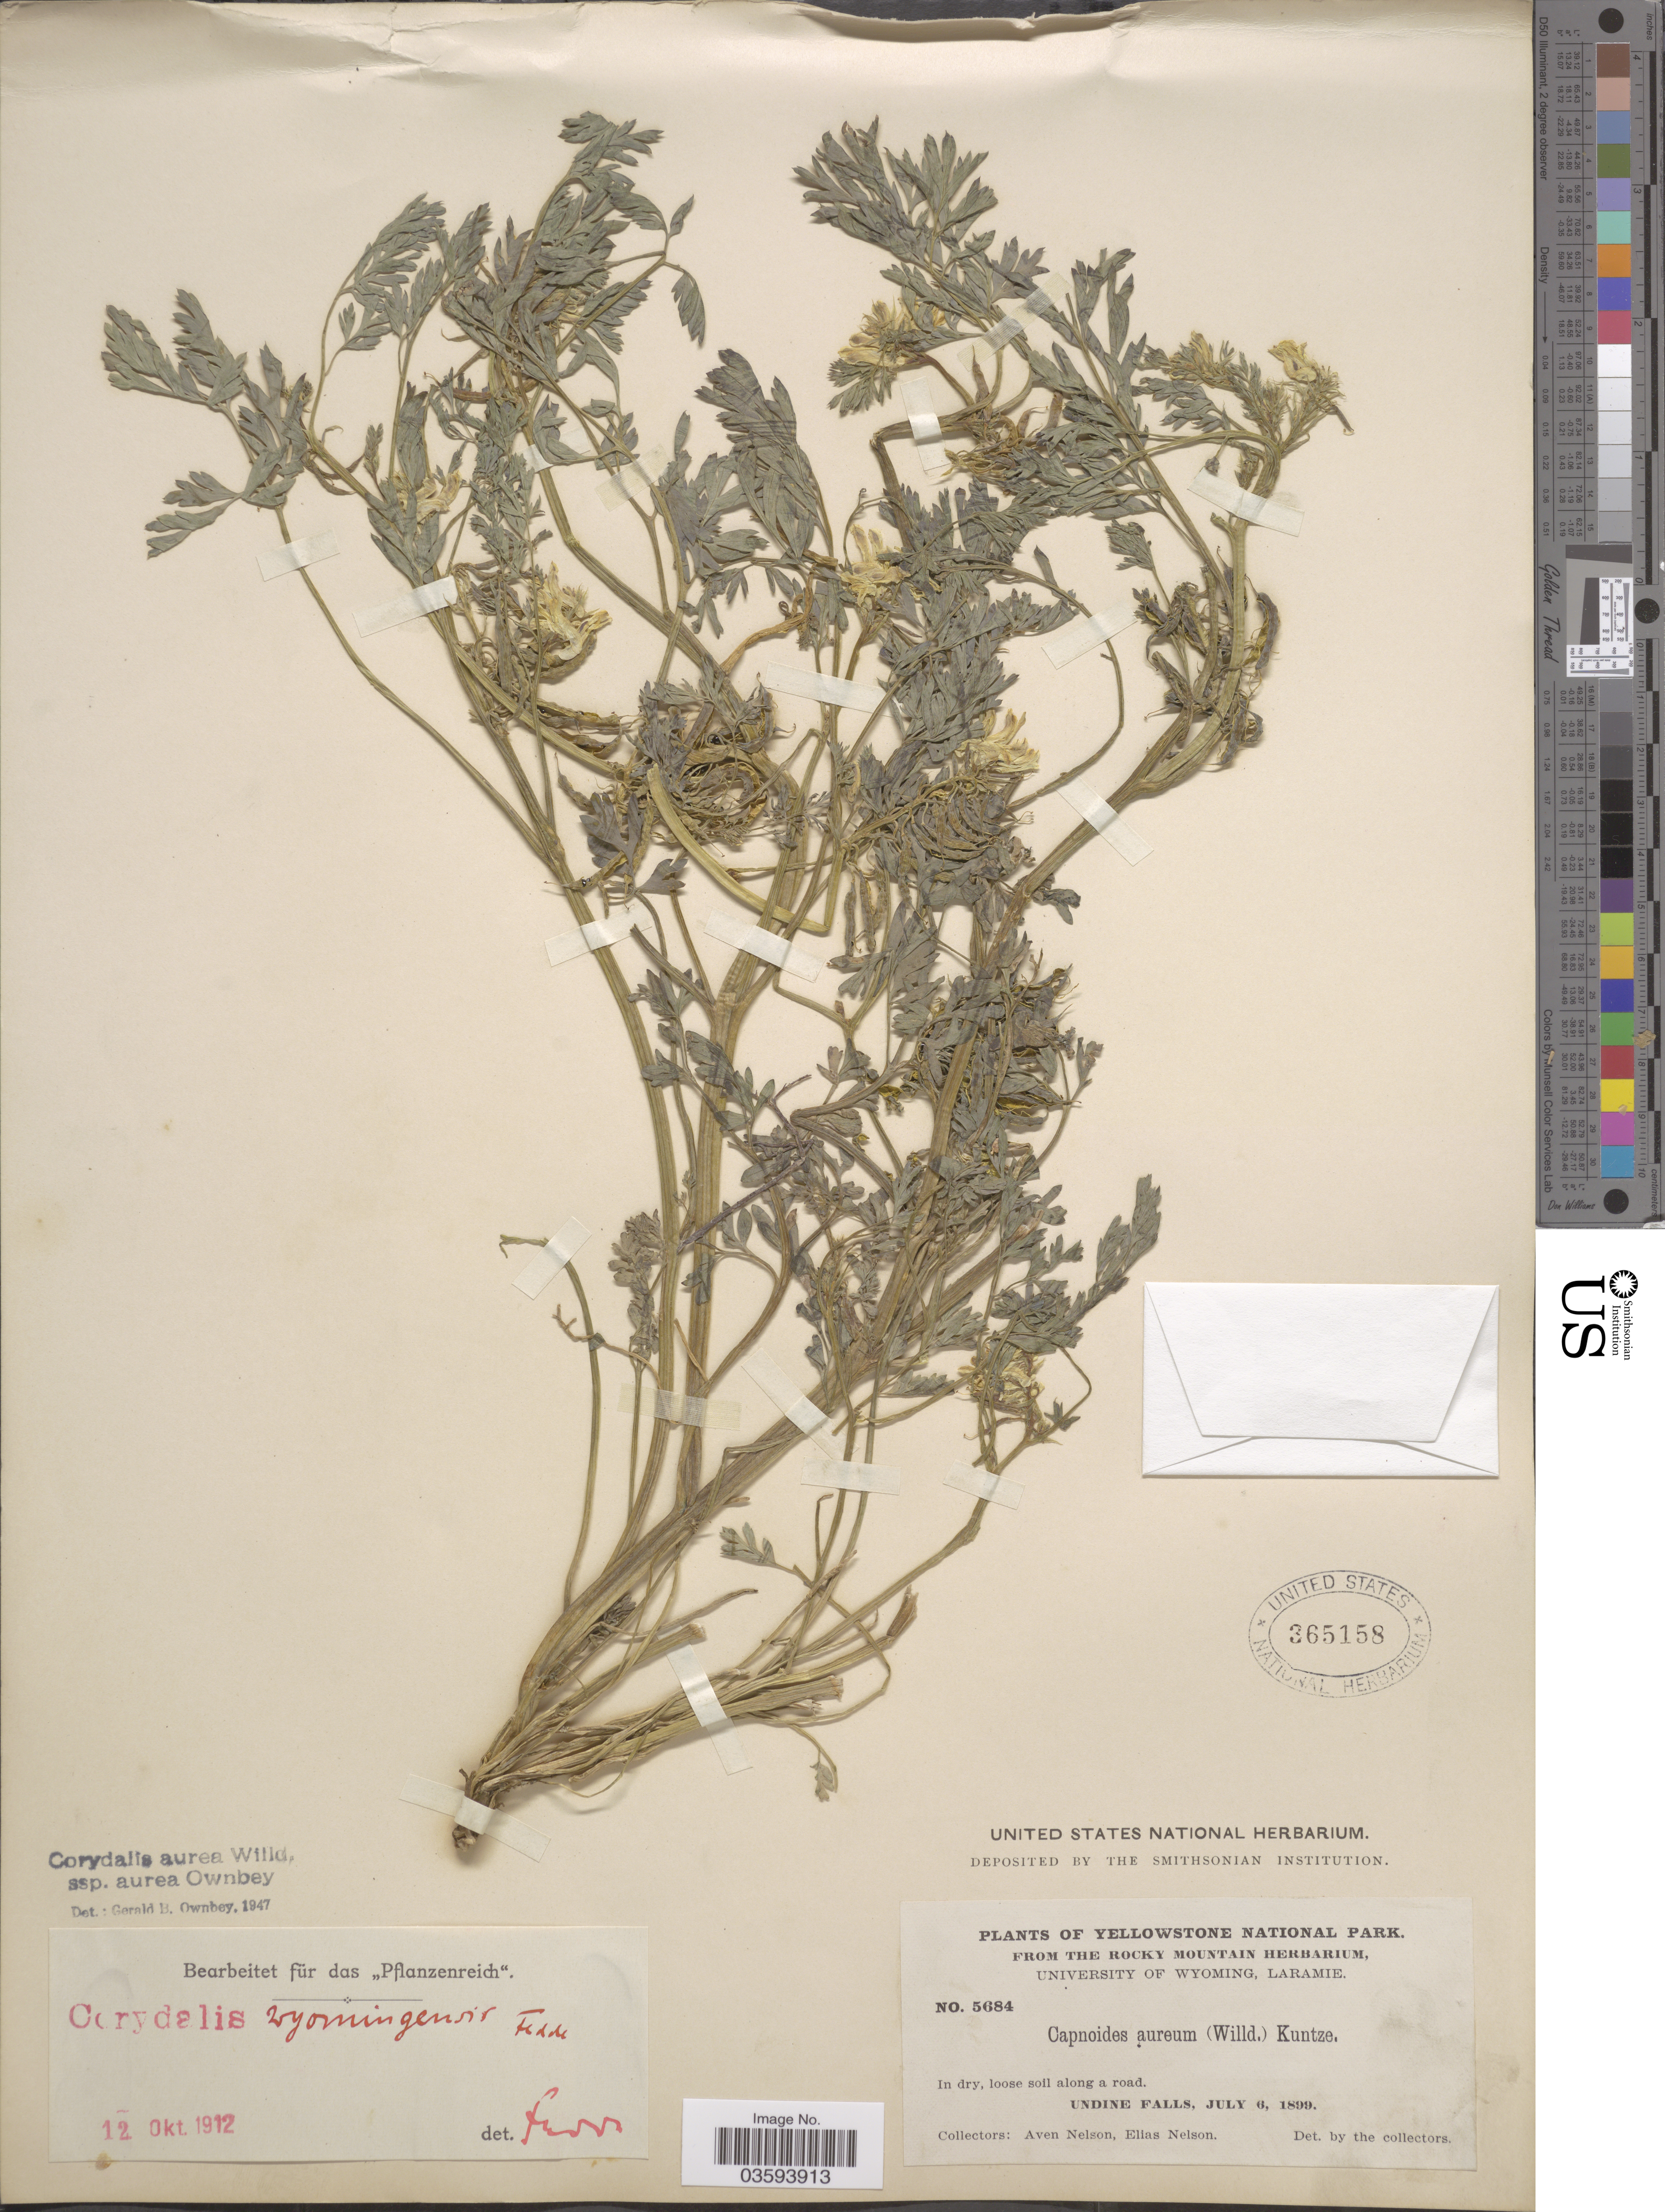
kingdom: Plantae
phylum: Tracheophyta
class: Magnoliopsida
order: Ranunculales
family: Papaveraceae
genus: Corydalis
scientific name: Corydalis aurea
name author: Willd.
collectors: A. Nelson & E. Nelson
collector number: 5684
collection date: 1899-07-06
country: United States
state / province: Wyoming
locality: Yellowstone National Park. Undine Falls.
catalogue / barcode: US 365158